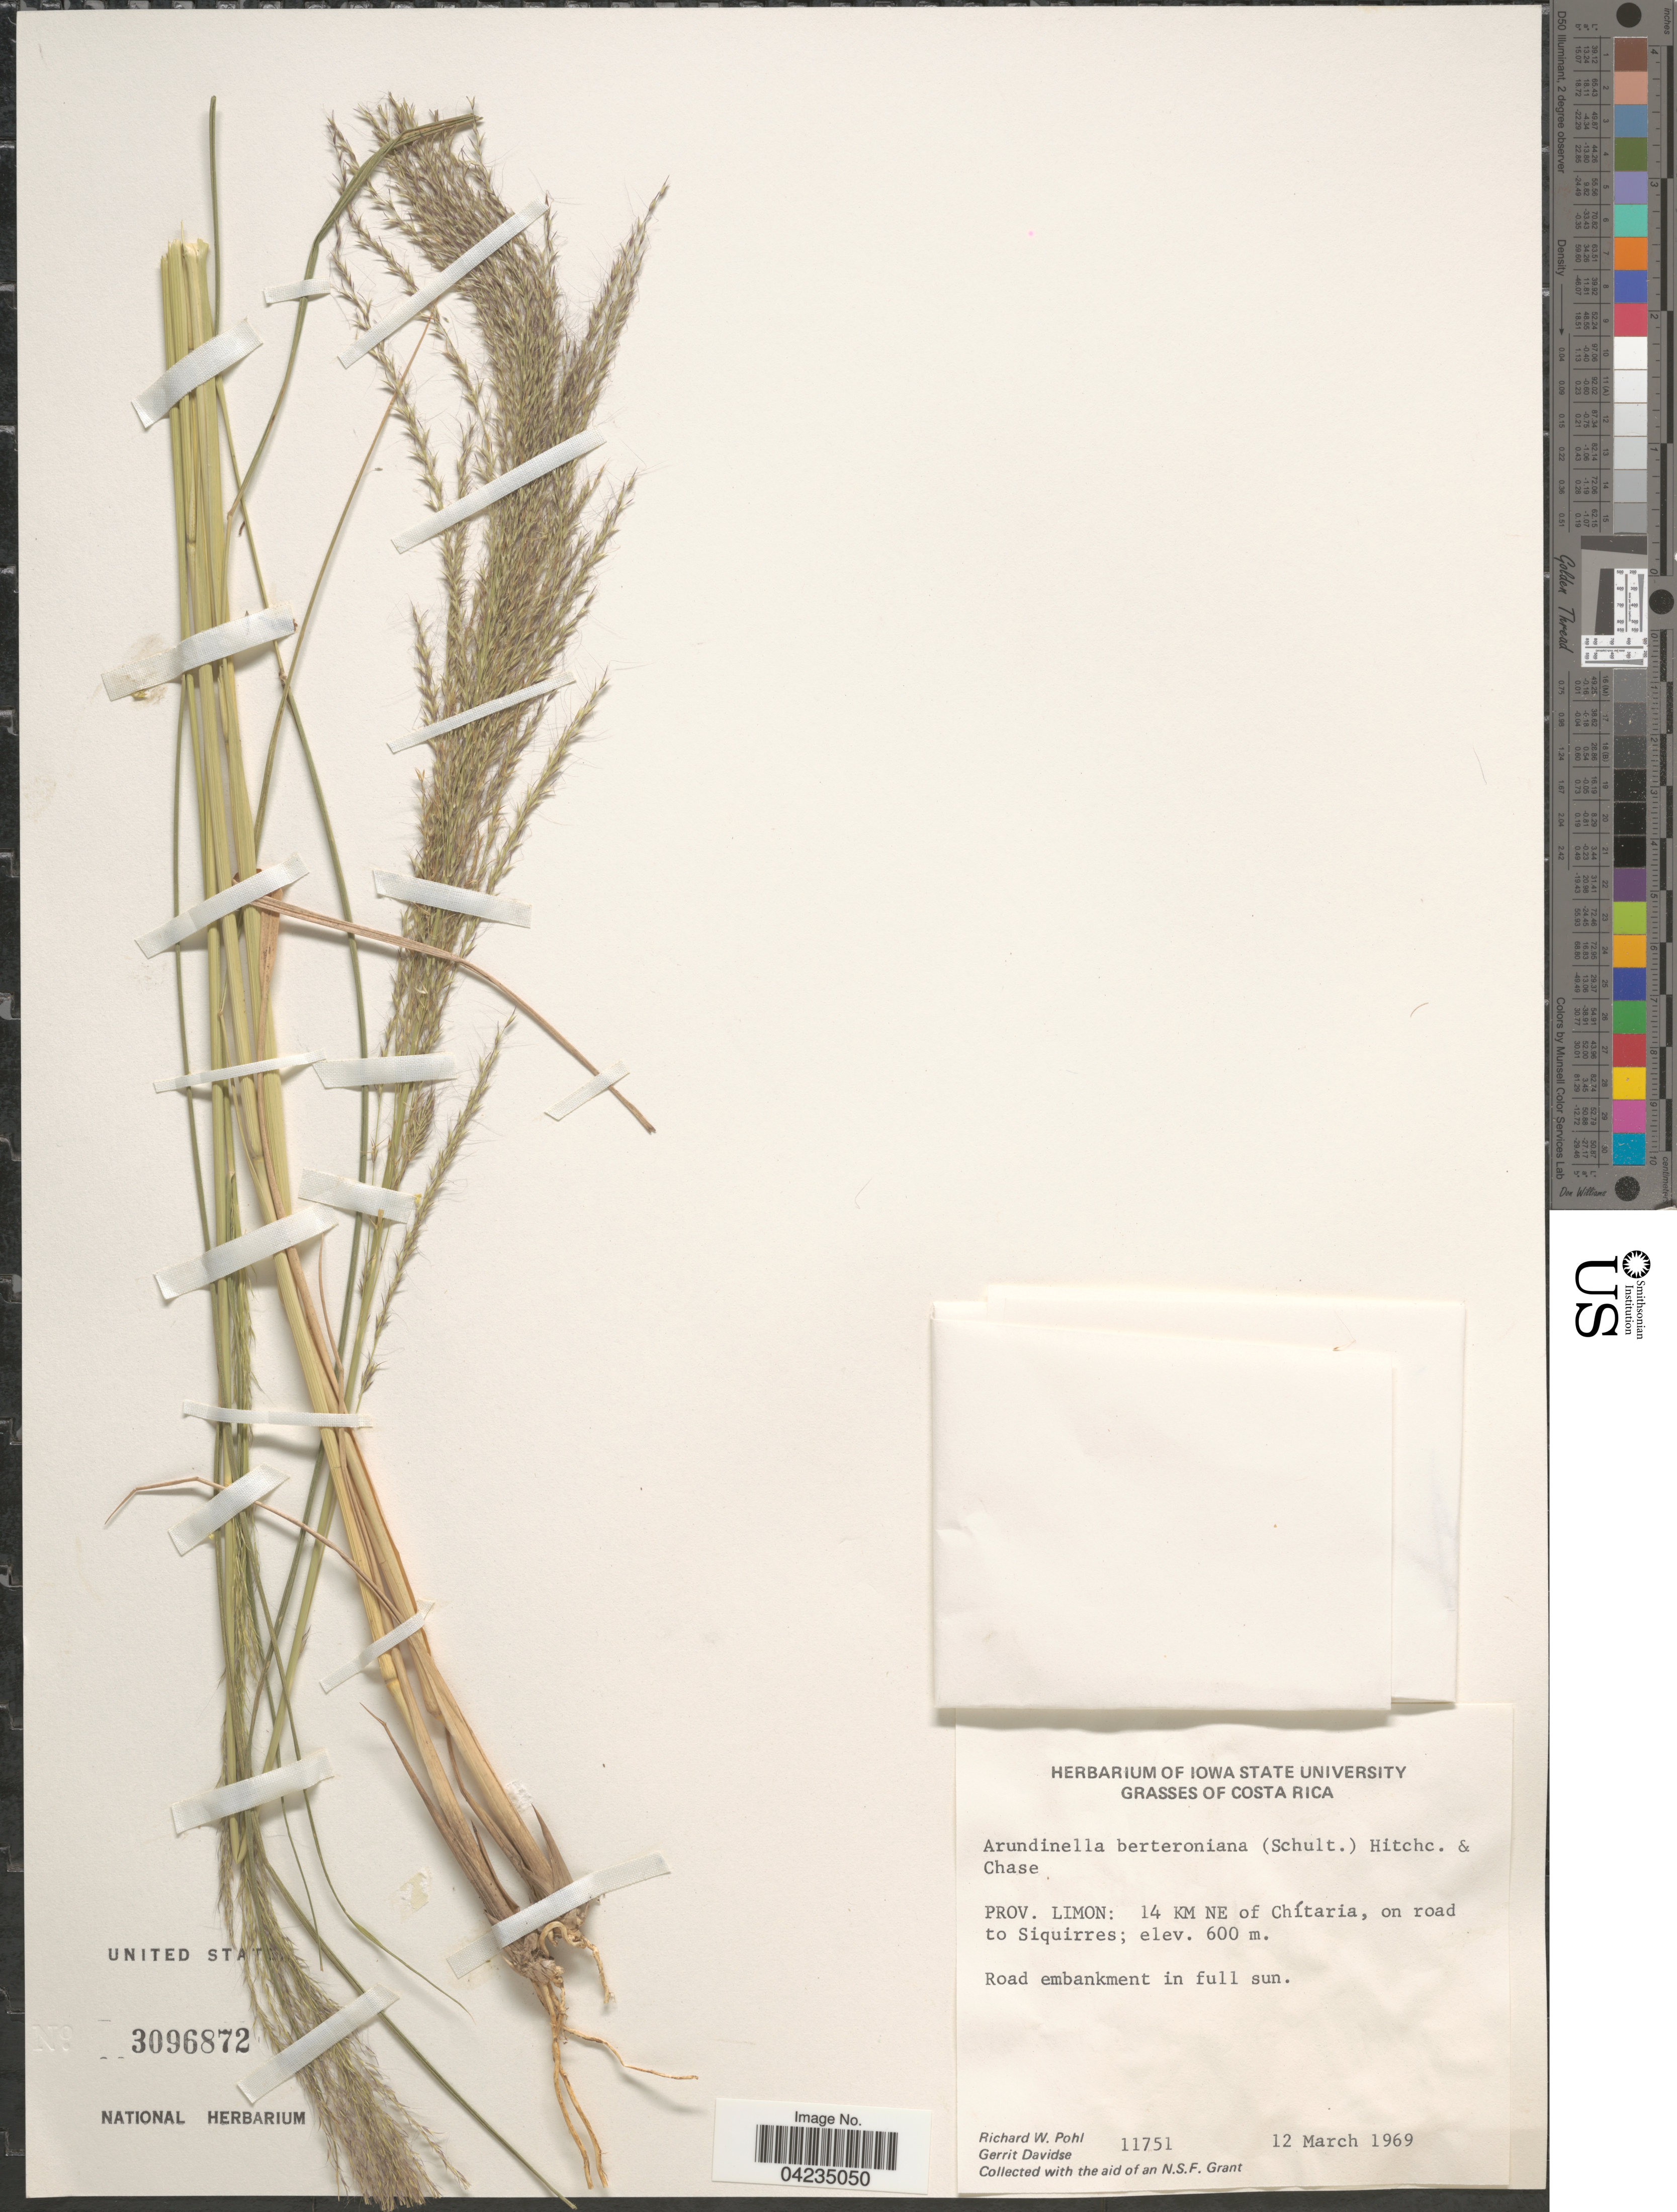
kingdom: Plantae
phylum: Tracheophyta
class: Liliopsida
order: Poales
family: Poaceae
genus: Arundinella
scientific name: Arundinella berteroniana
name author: (Schult.) Hitchc. & Chase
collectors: R. W. Pohl & G. Davidse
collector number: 11751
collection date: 1969-03-12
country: Costa Rica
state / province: Limón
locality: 14 KM NE of Chítaria, on road to Siquirres.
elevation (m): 600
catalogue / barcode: US 3096872